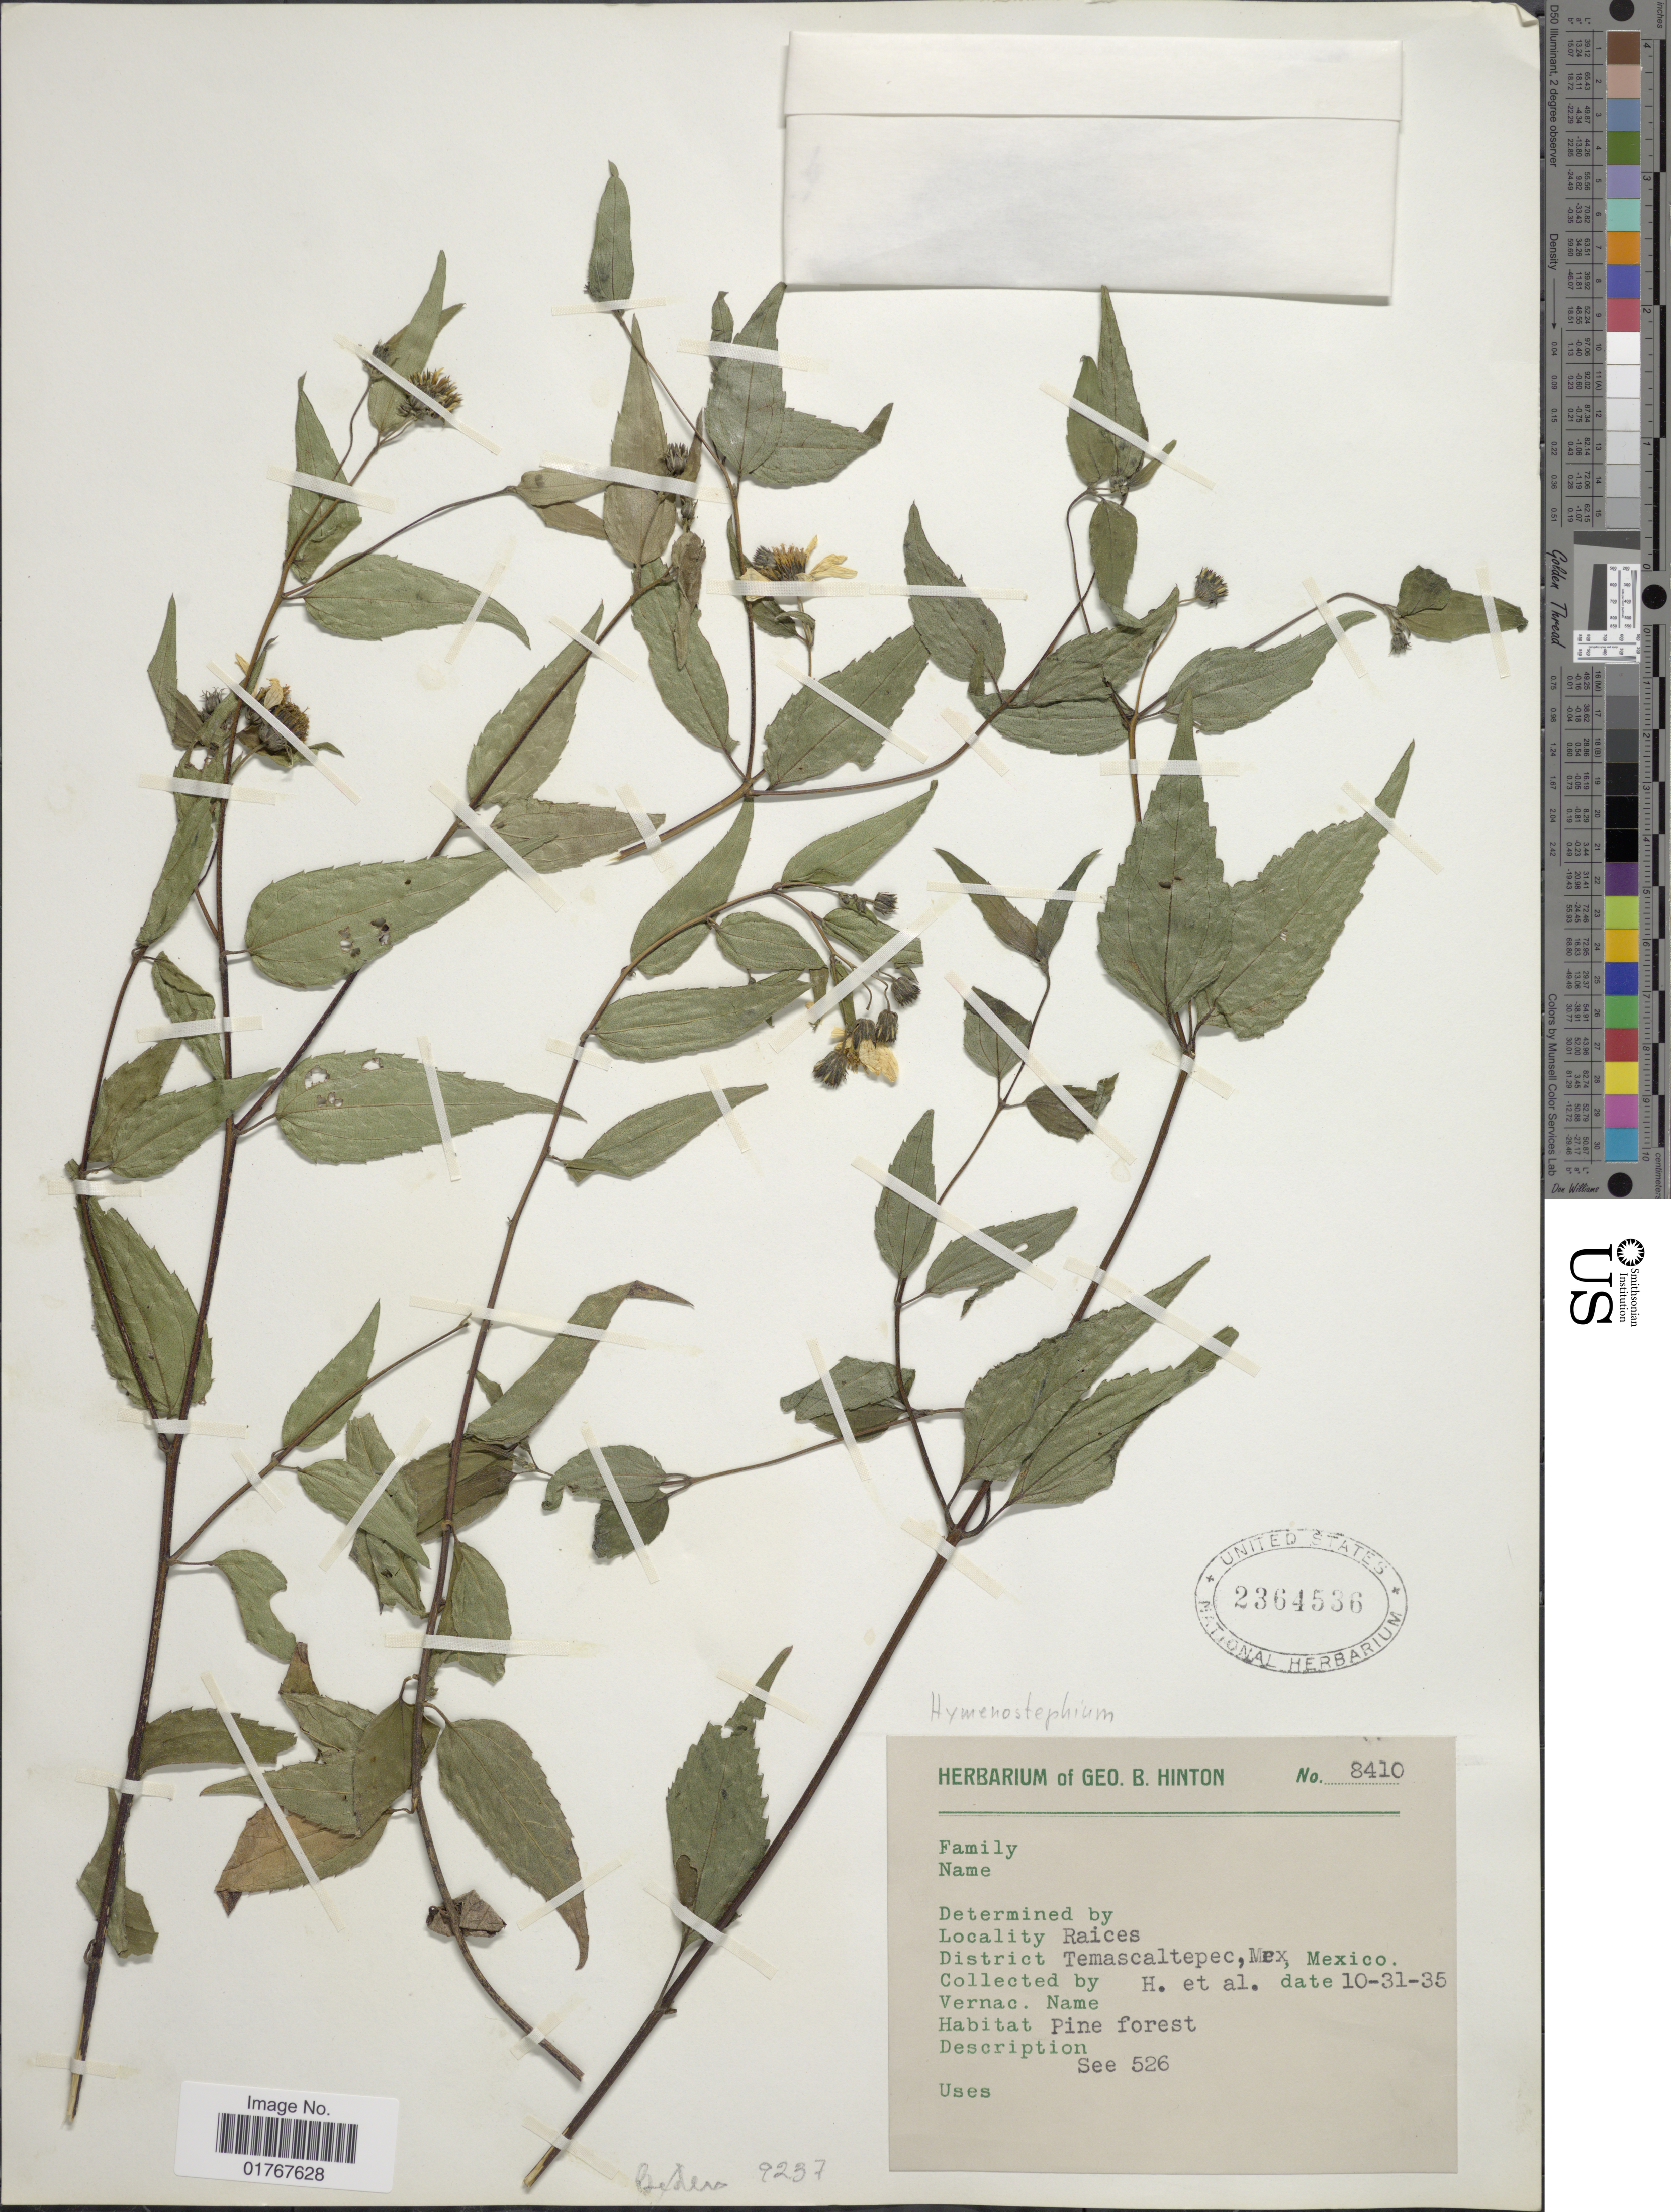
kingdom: Plantae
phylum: Tracheophyta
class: Magnoliopsida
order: Asterales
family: Asteraceae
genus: Viguiera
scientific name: Viguiera cordata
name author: (Hook. & Arn.) D'Arcy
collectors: G. B. Hinton & et al.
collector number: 8410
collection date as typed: Transcribed d/m/y: 31/10/35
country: Mexico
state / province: México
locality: Raices, District Temascaltepec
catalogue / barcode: US 2364536